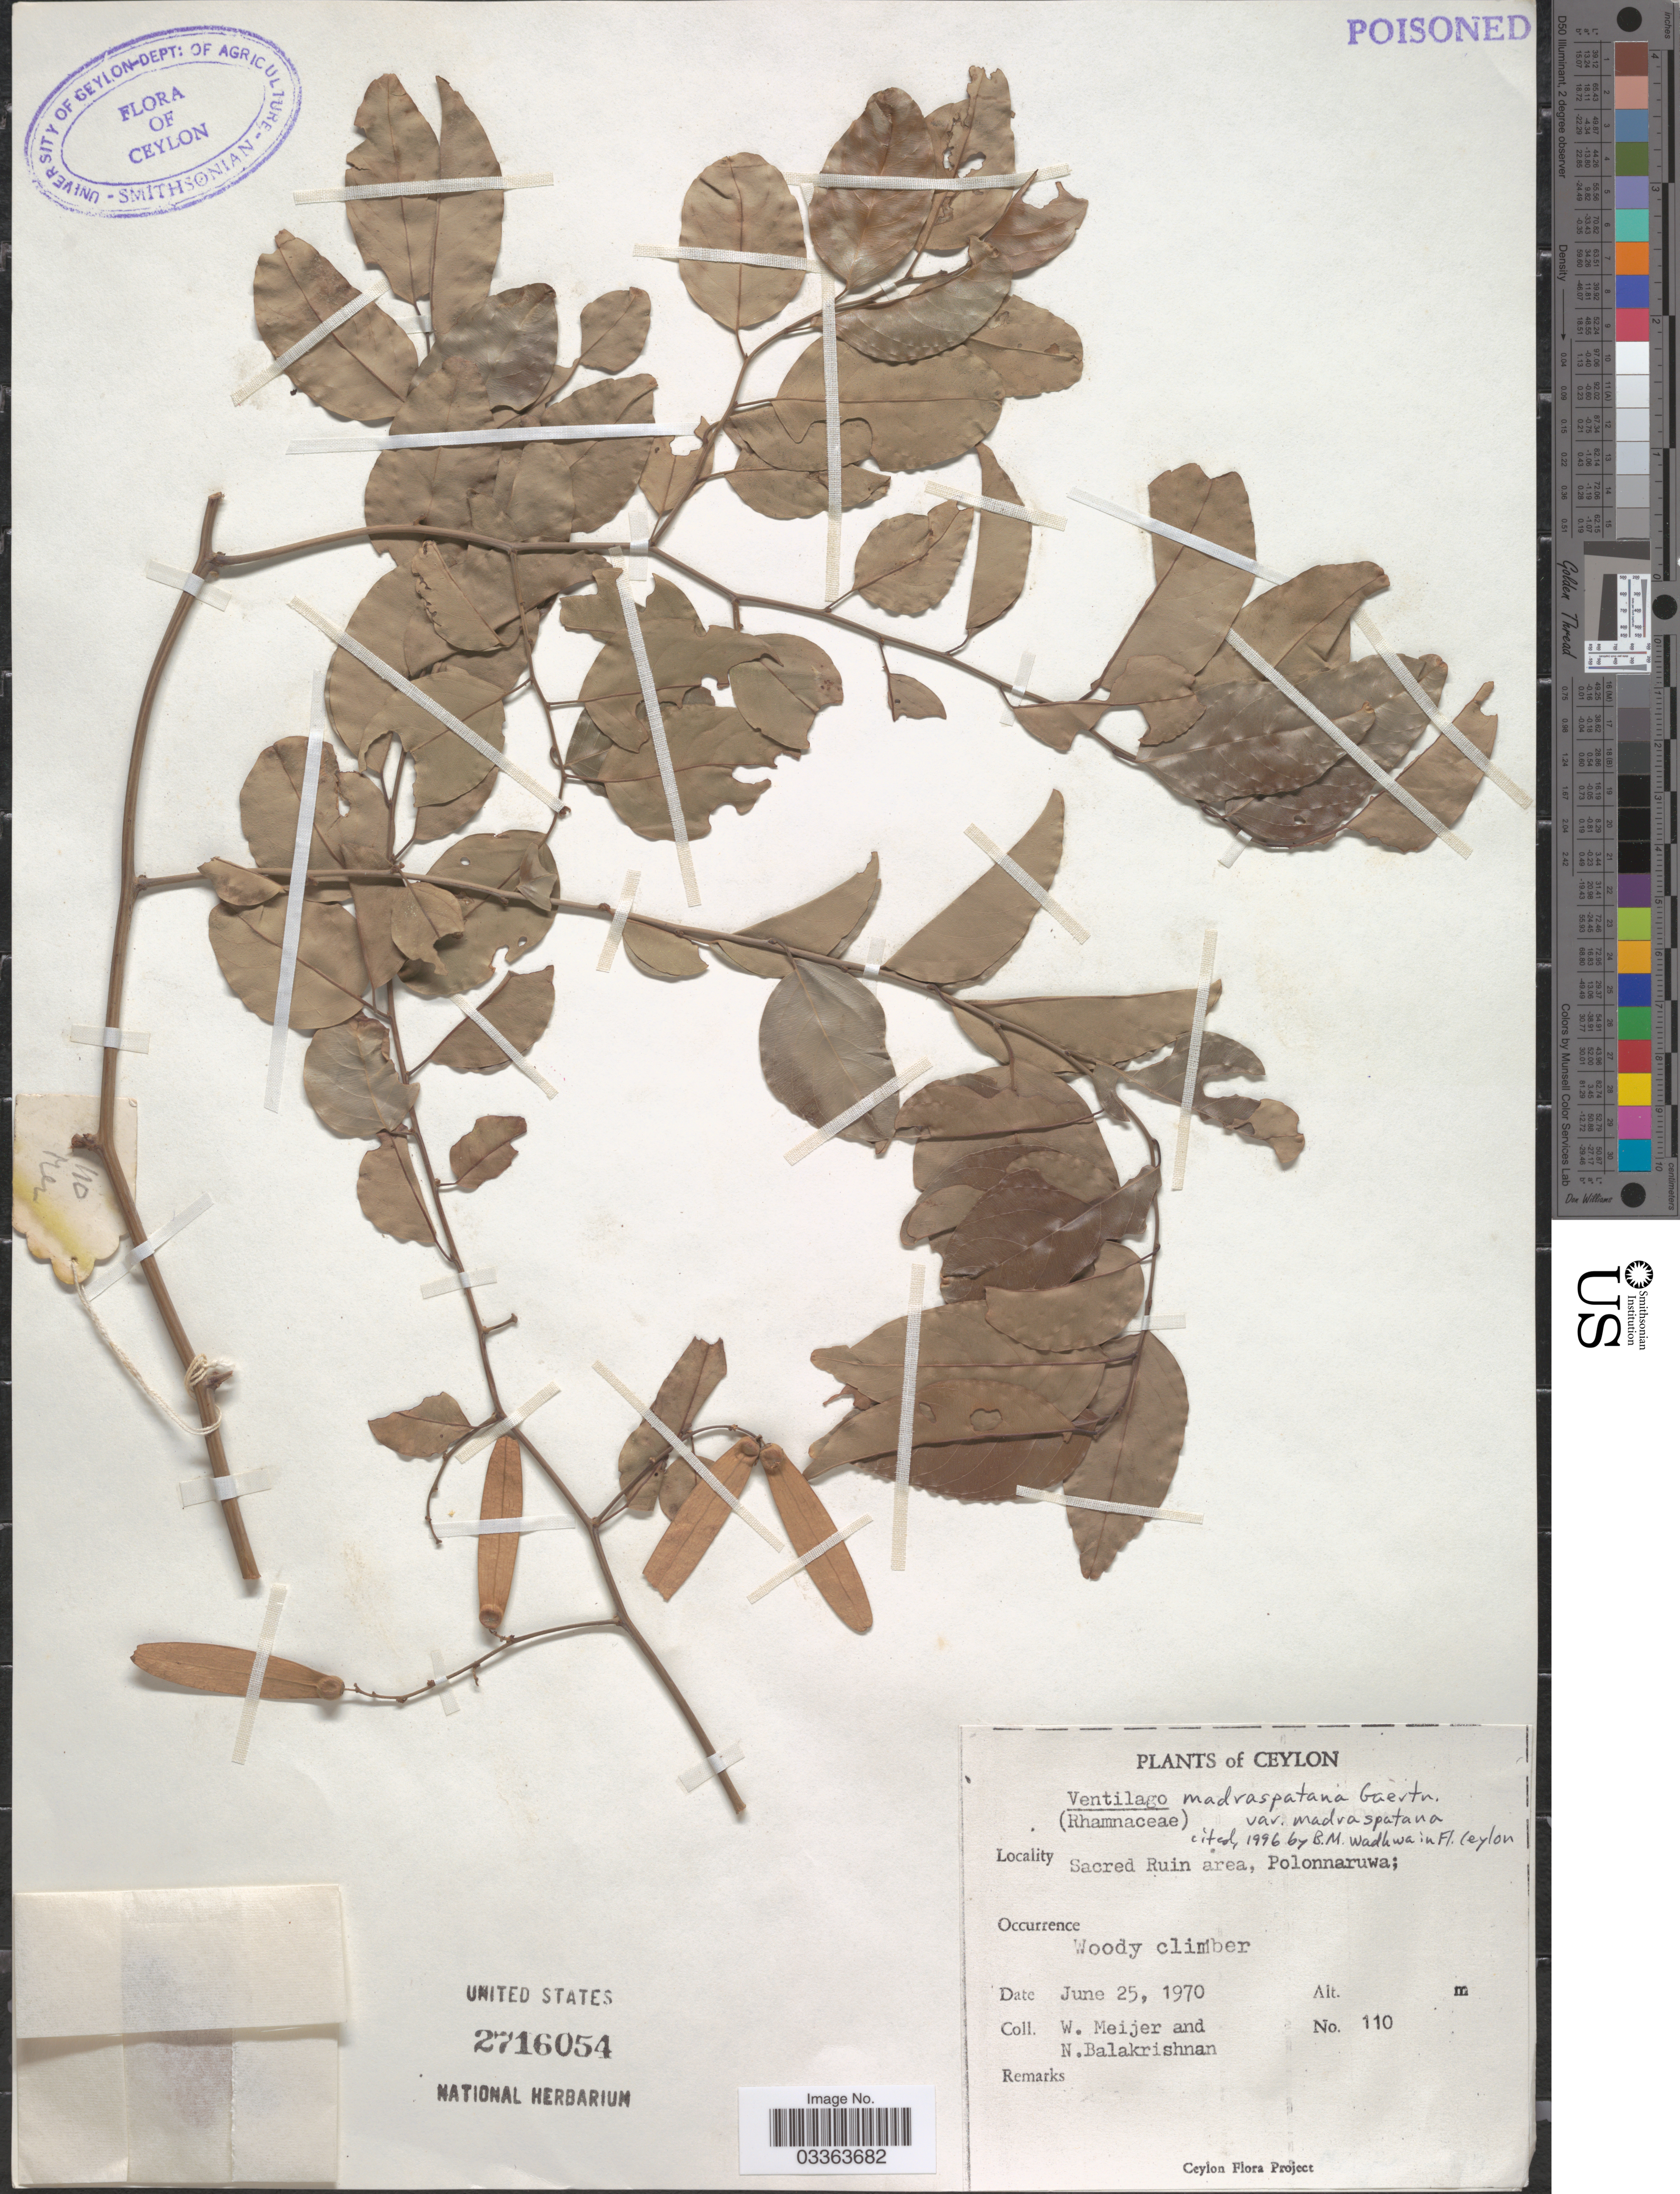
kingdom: Plantae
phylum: Tracheophyta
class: Magnoliopsida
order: Rosales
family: Rhamnaceae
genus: Ventilago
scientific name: Ventilago madraspatana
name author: Gaertn.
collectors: W. Meijer & N. Balakrishnan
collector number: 110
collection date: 1970-06-25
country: Sri Lanka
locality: Ceylon. Sacred Ruin area, Polonnaruwa.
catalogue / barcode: US 2716054